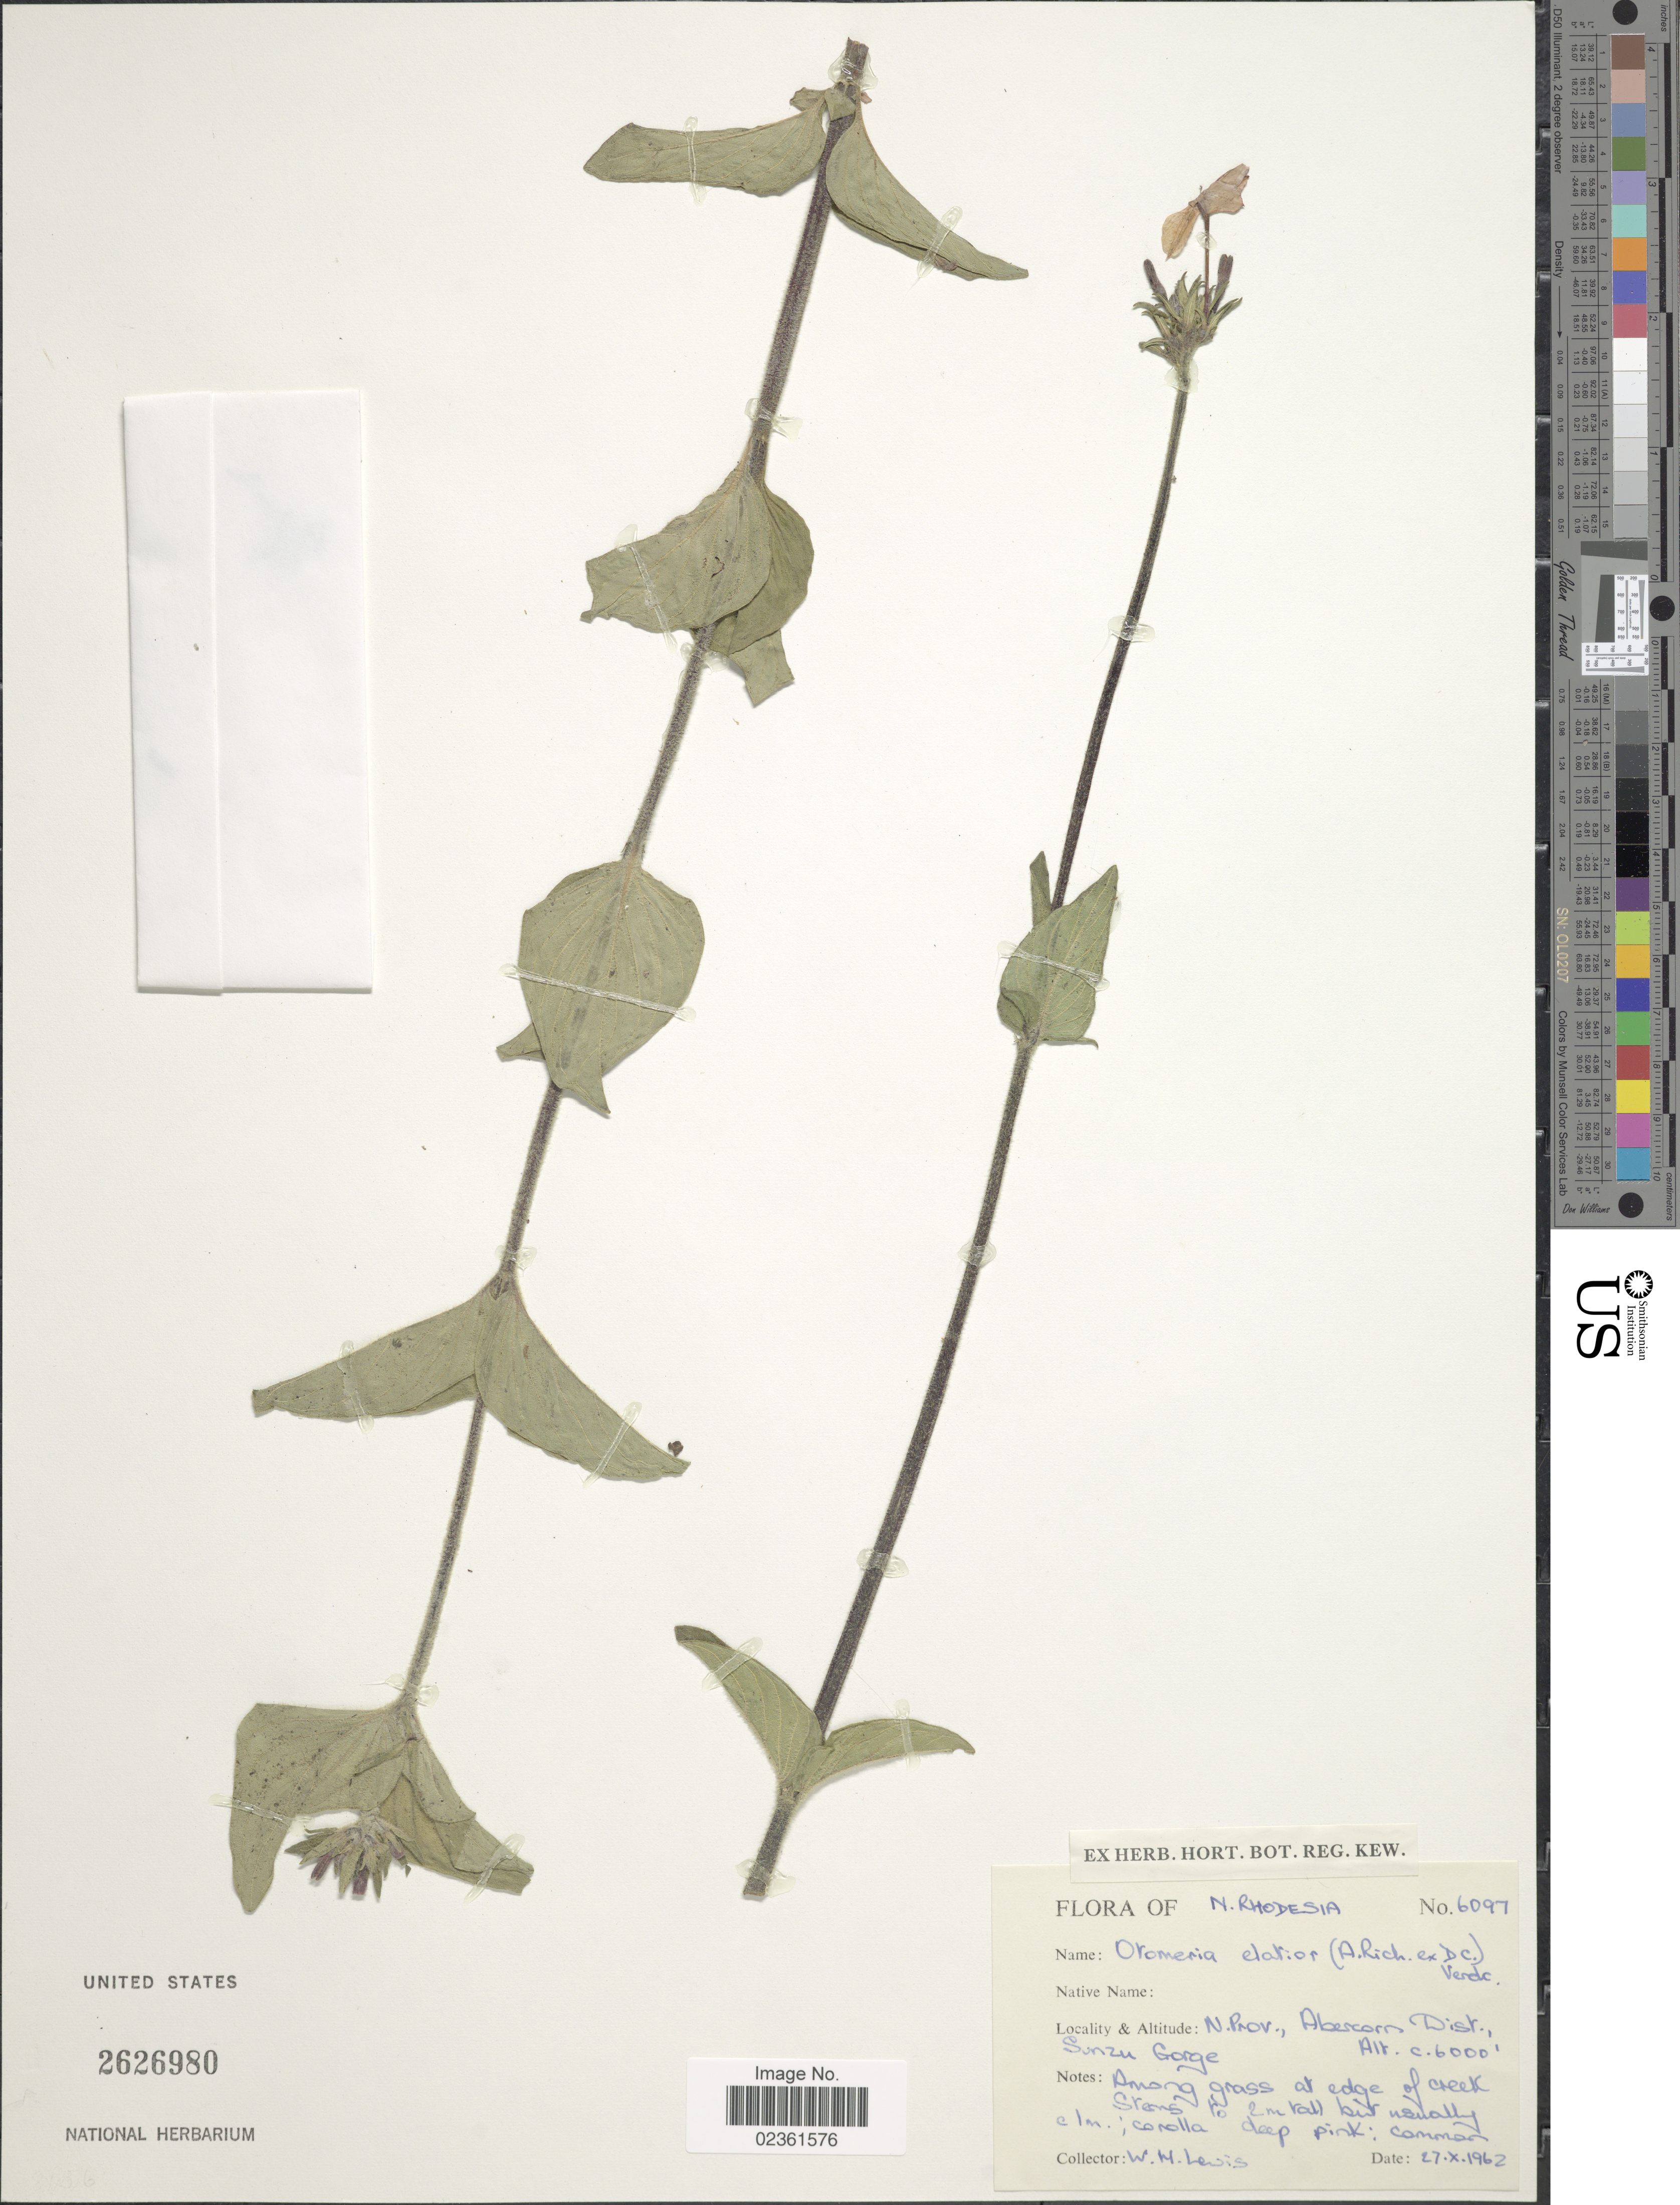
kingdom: Plantae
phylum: Tracheophyta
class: Magnoliopsida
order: Gentianales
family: Rubiaceae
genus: Otomeria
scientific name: Otomeria elatior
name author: (A. Rich. ex DC.) Verdc.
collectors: W. H. Lewis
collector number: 6097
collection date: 1962-10-27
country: Zambia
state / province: Northern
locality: N. Rhodesia, N. Prov., Abercorn Dist., Sinzu Gorge, amng grass at edge of creek.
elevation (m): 1829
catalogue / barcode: US 2626980